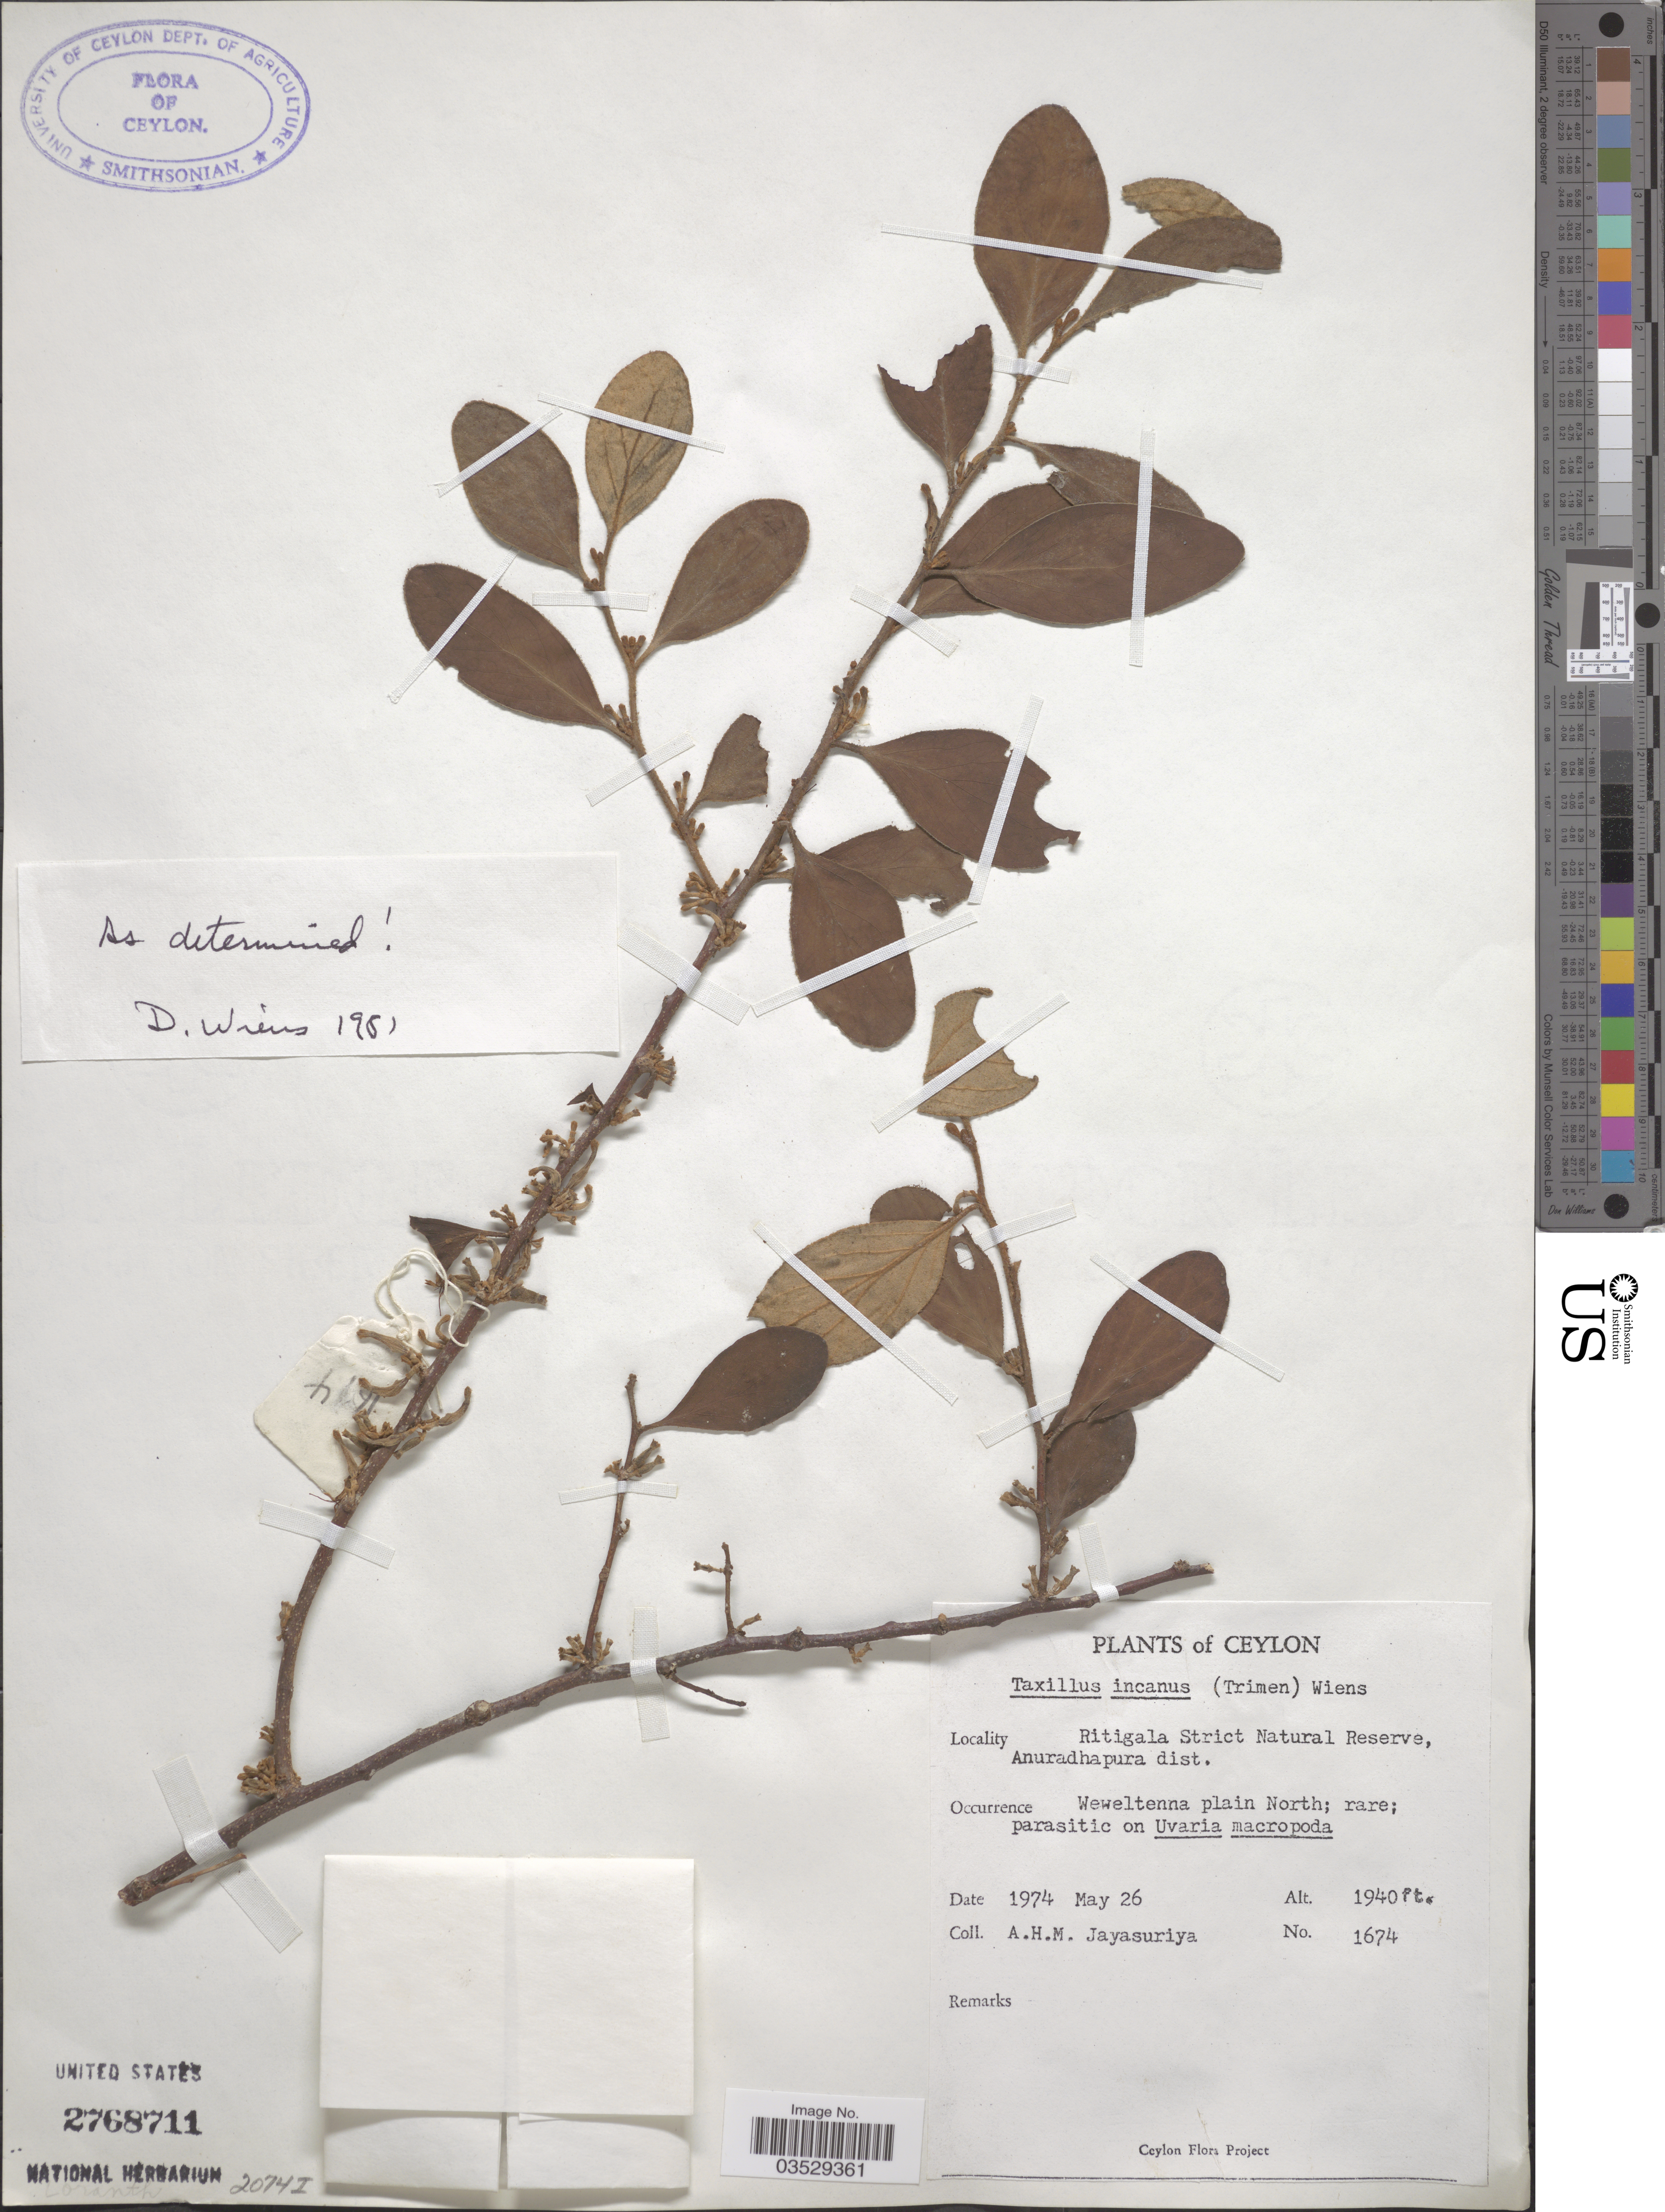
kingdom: Plantae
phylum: Tracheophyta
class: Magnoliopsida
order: Santalales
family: Loranthaceae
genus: Taxillus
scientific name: Taxillus incanus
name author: (Trimen) Wiens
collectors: A. H. Jayasuriya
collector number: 1674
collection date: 1974-05-26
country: Sri Lanka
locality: Ceylon. Ritigala Strict Natural Reserve, Anuradhapura dist. Weweltenna plain North.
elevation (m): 591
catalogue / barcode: US 2768711